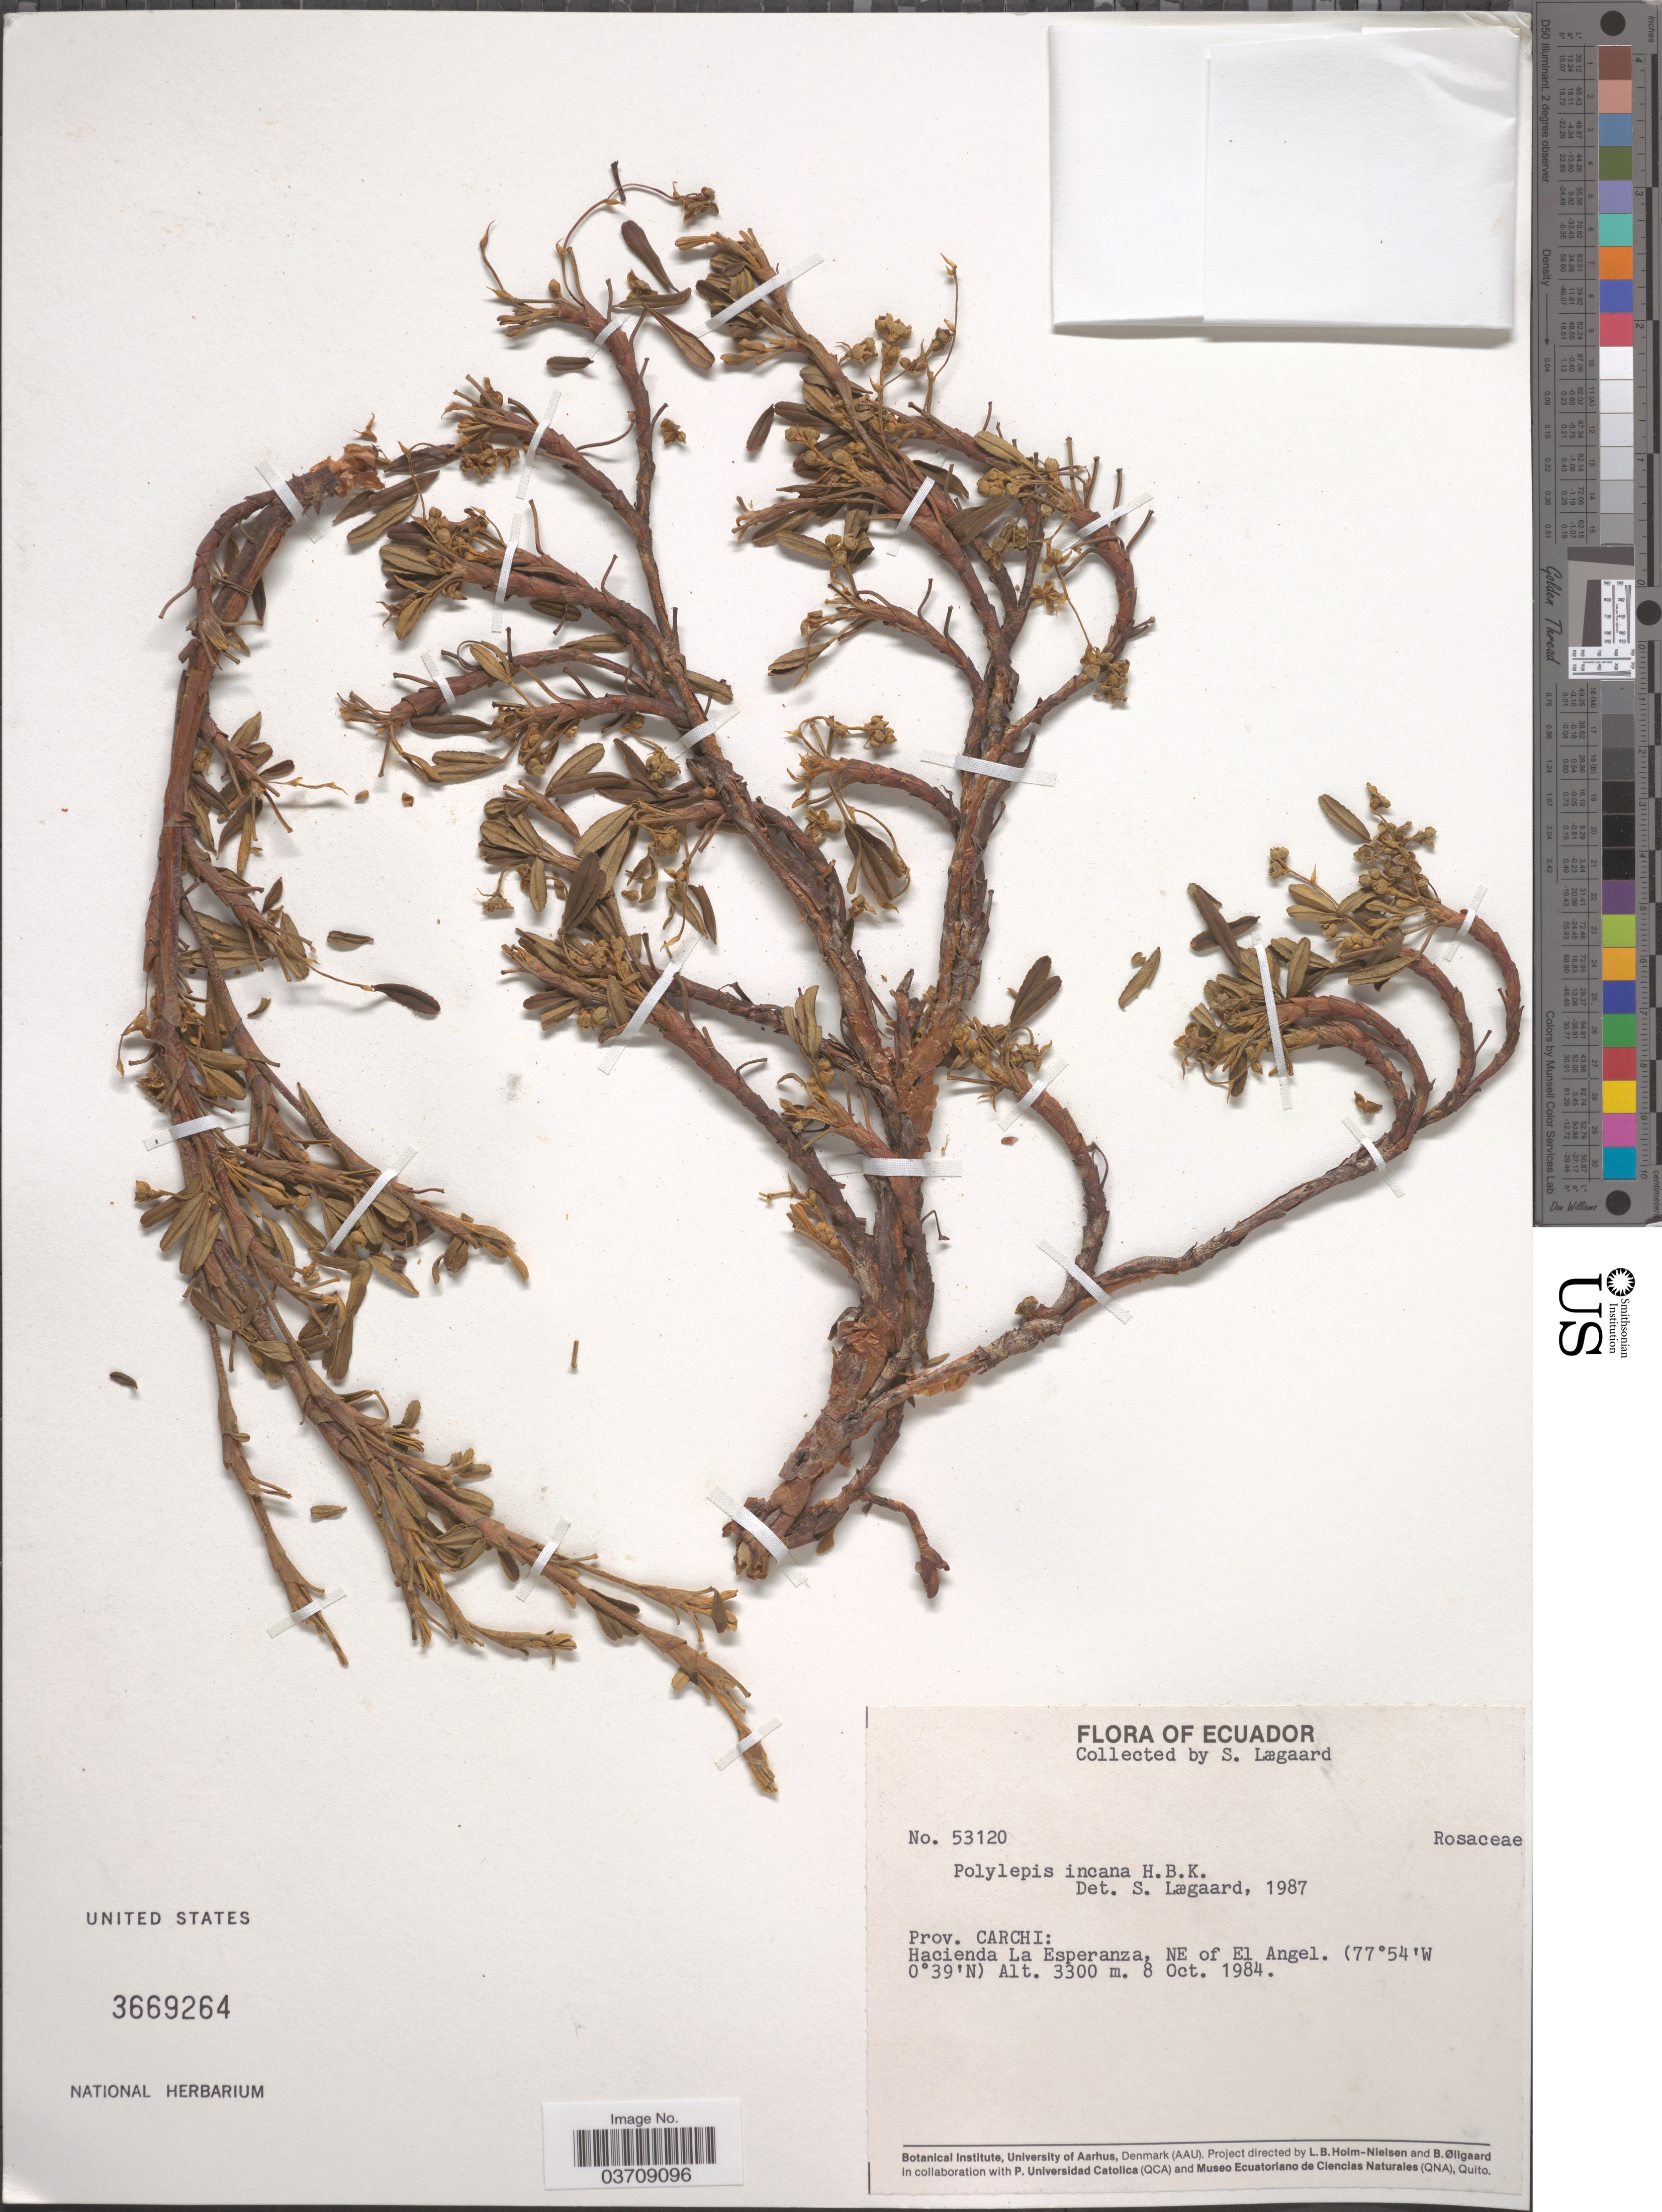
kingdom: Plantae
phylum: Tracheophyta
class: Magnoliopsida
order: Rosales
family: Rosaceae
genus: Polylepis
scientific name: Polylepis incana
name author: Kunth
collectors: S. Lægaard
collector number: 53120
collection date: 1984-10-08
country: Ecuador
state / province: Carchi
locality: Hacienda La Esperanza, NE of El Angel.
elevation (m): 3300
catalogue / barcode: US 3669264